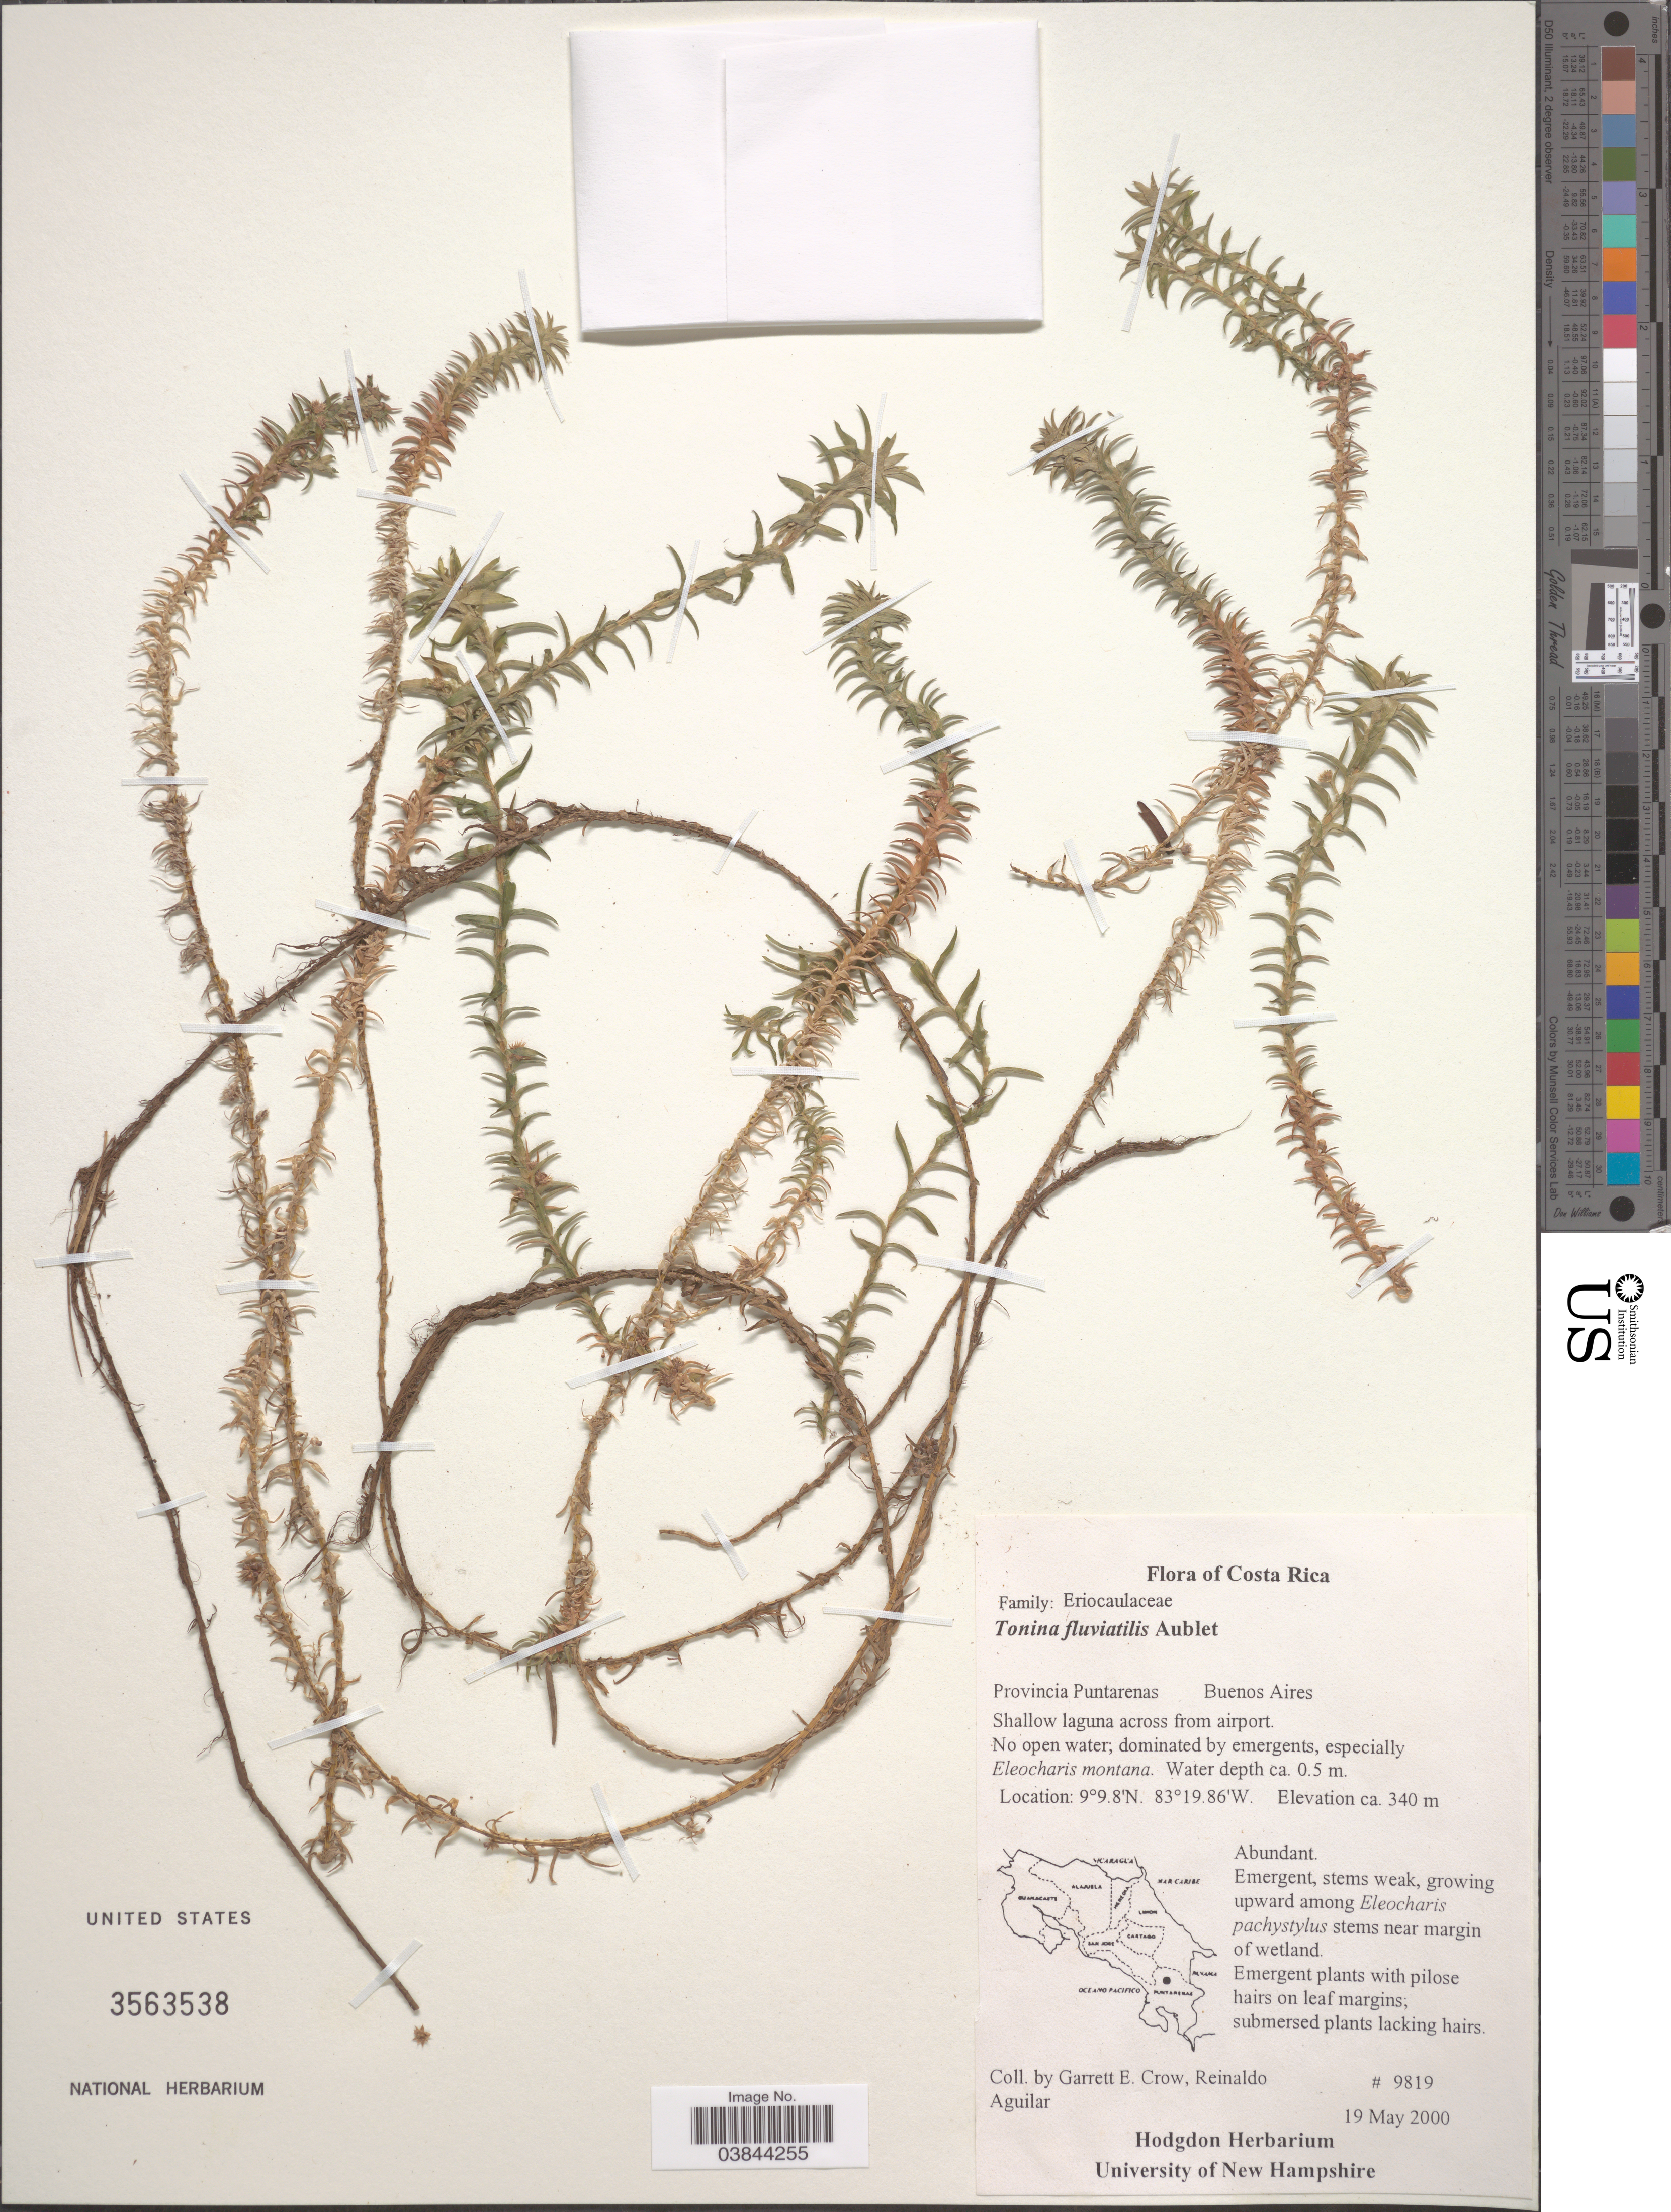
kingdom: Plantae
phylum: Tracheophyta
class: Liliopsida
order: Poales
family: Eriocaulaceae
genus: Tonina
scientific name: Tonina fluviatilis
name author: Aubl.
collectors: G. E. Crow & R. Aguilar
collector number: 9819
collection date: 2000-05-19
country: Costa Rica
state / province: Puntarenas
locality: Buenos Aires. Across from airport.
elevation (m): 340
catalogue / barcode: US 3563538